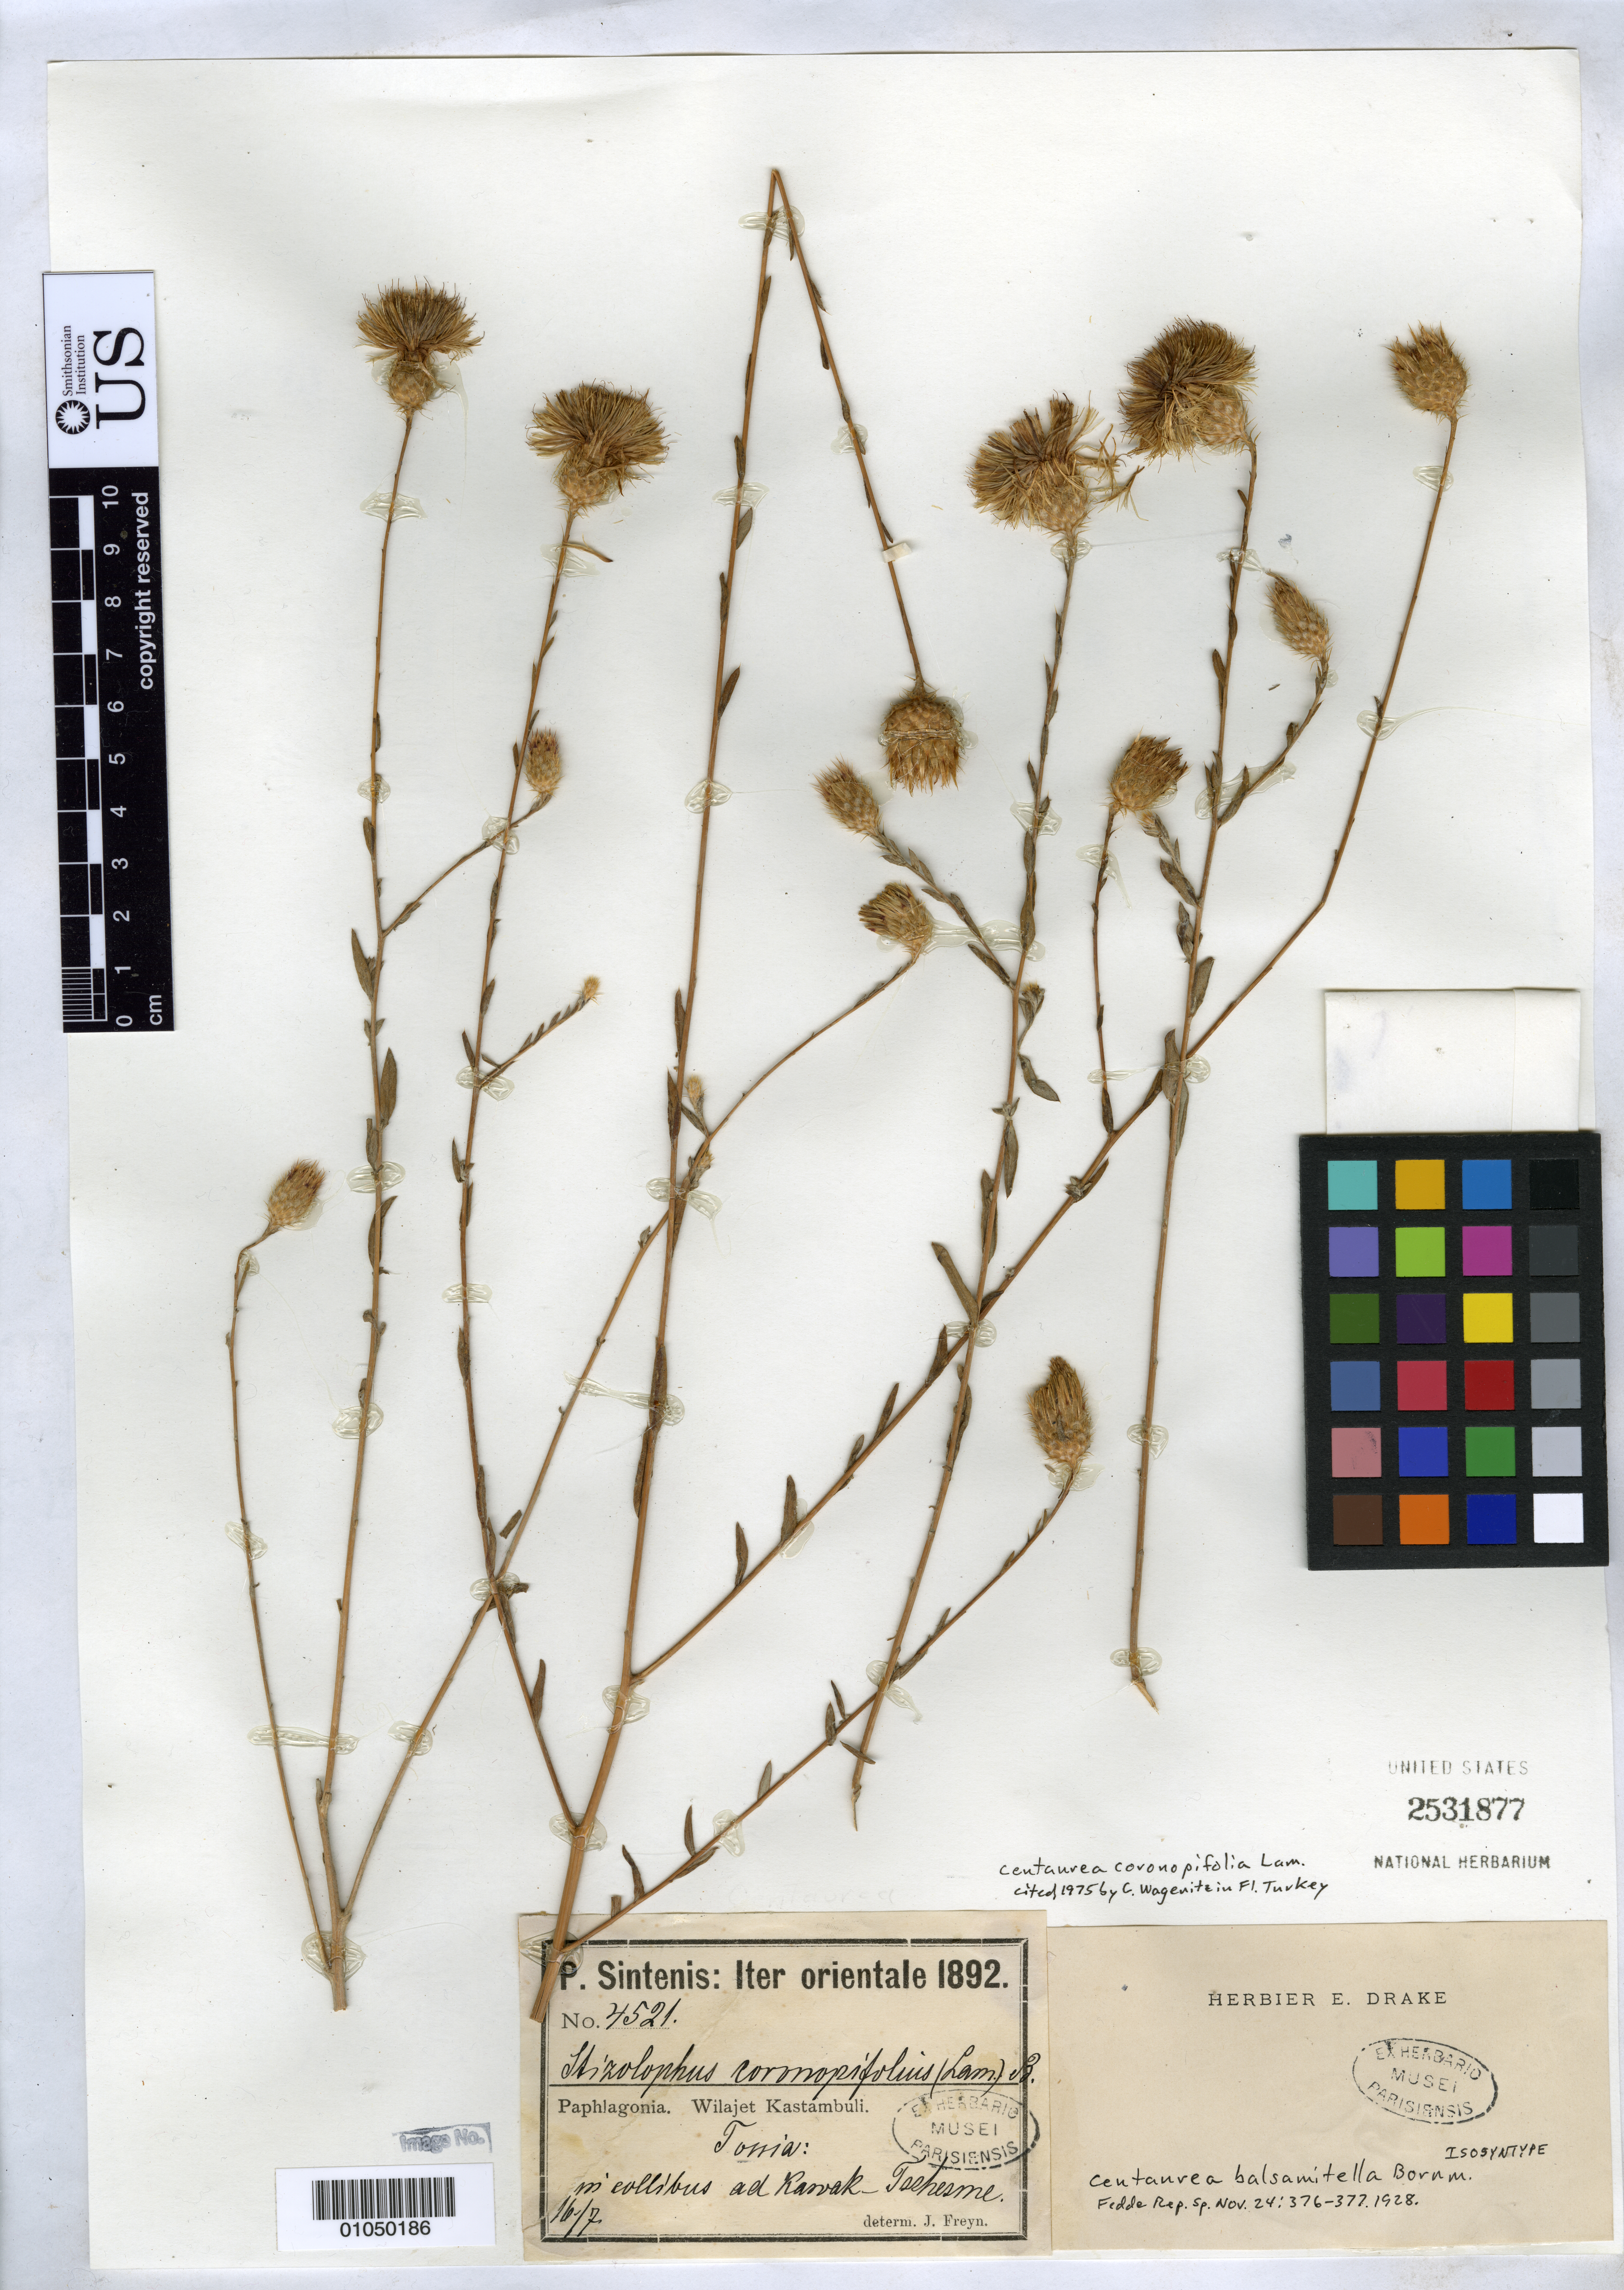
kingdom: Plantae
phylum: Tracheophyta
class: Magnoliopsida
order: Asterales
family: Asteraceae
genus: Centaurea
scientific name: Centaurea balsamitella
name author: Bornm.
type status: Isosyntype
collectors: P. Sintenis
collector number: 4521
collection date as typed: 16 Jul 1892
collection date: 1892-07-16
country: Turkey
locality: Paphlagonia, Wilajet Kastambuli. Tossia: ad Kawak-Tschesme.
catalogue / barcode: US 2531877